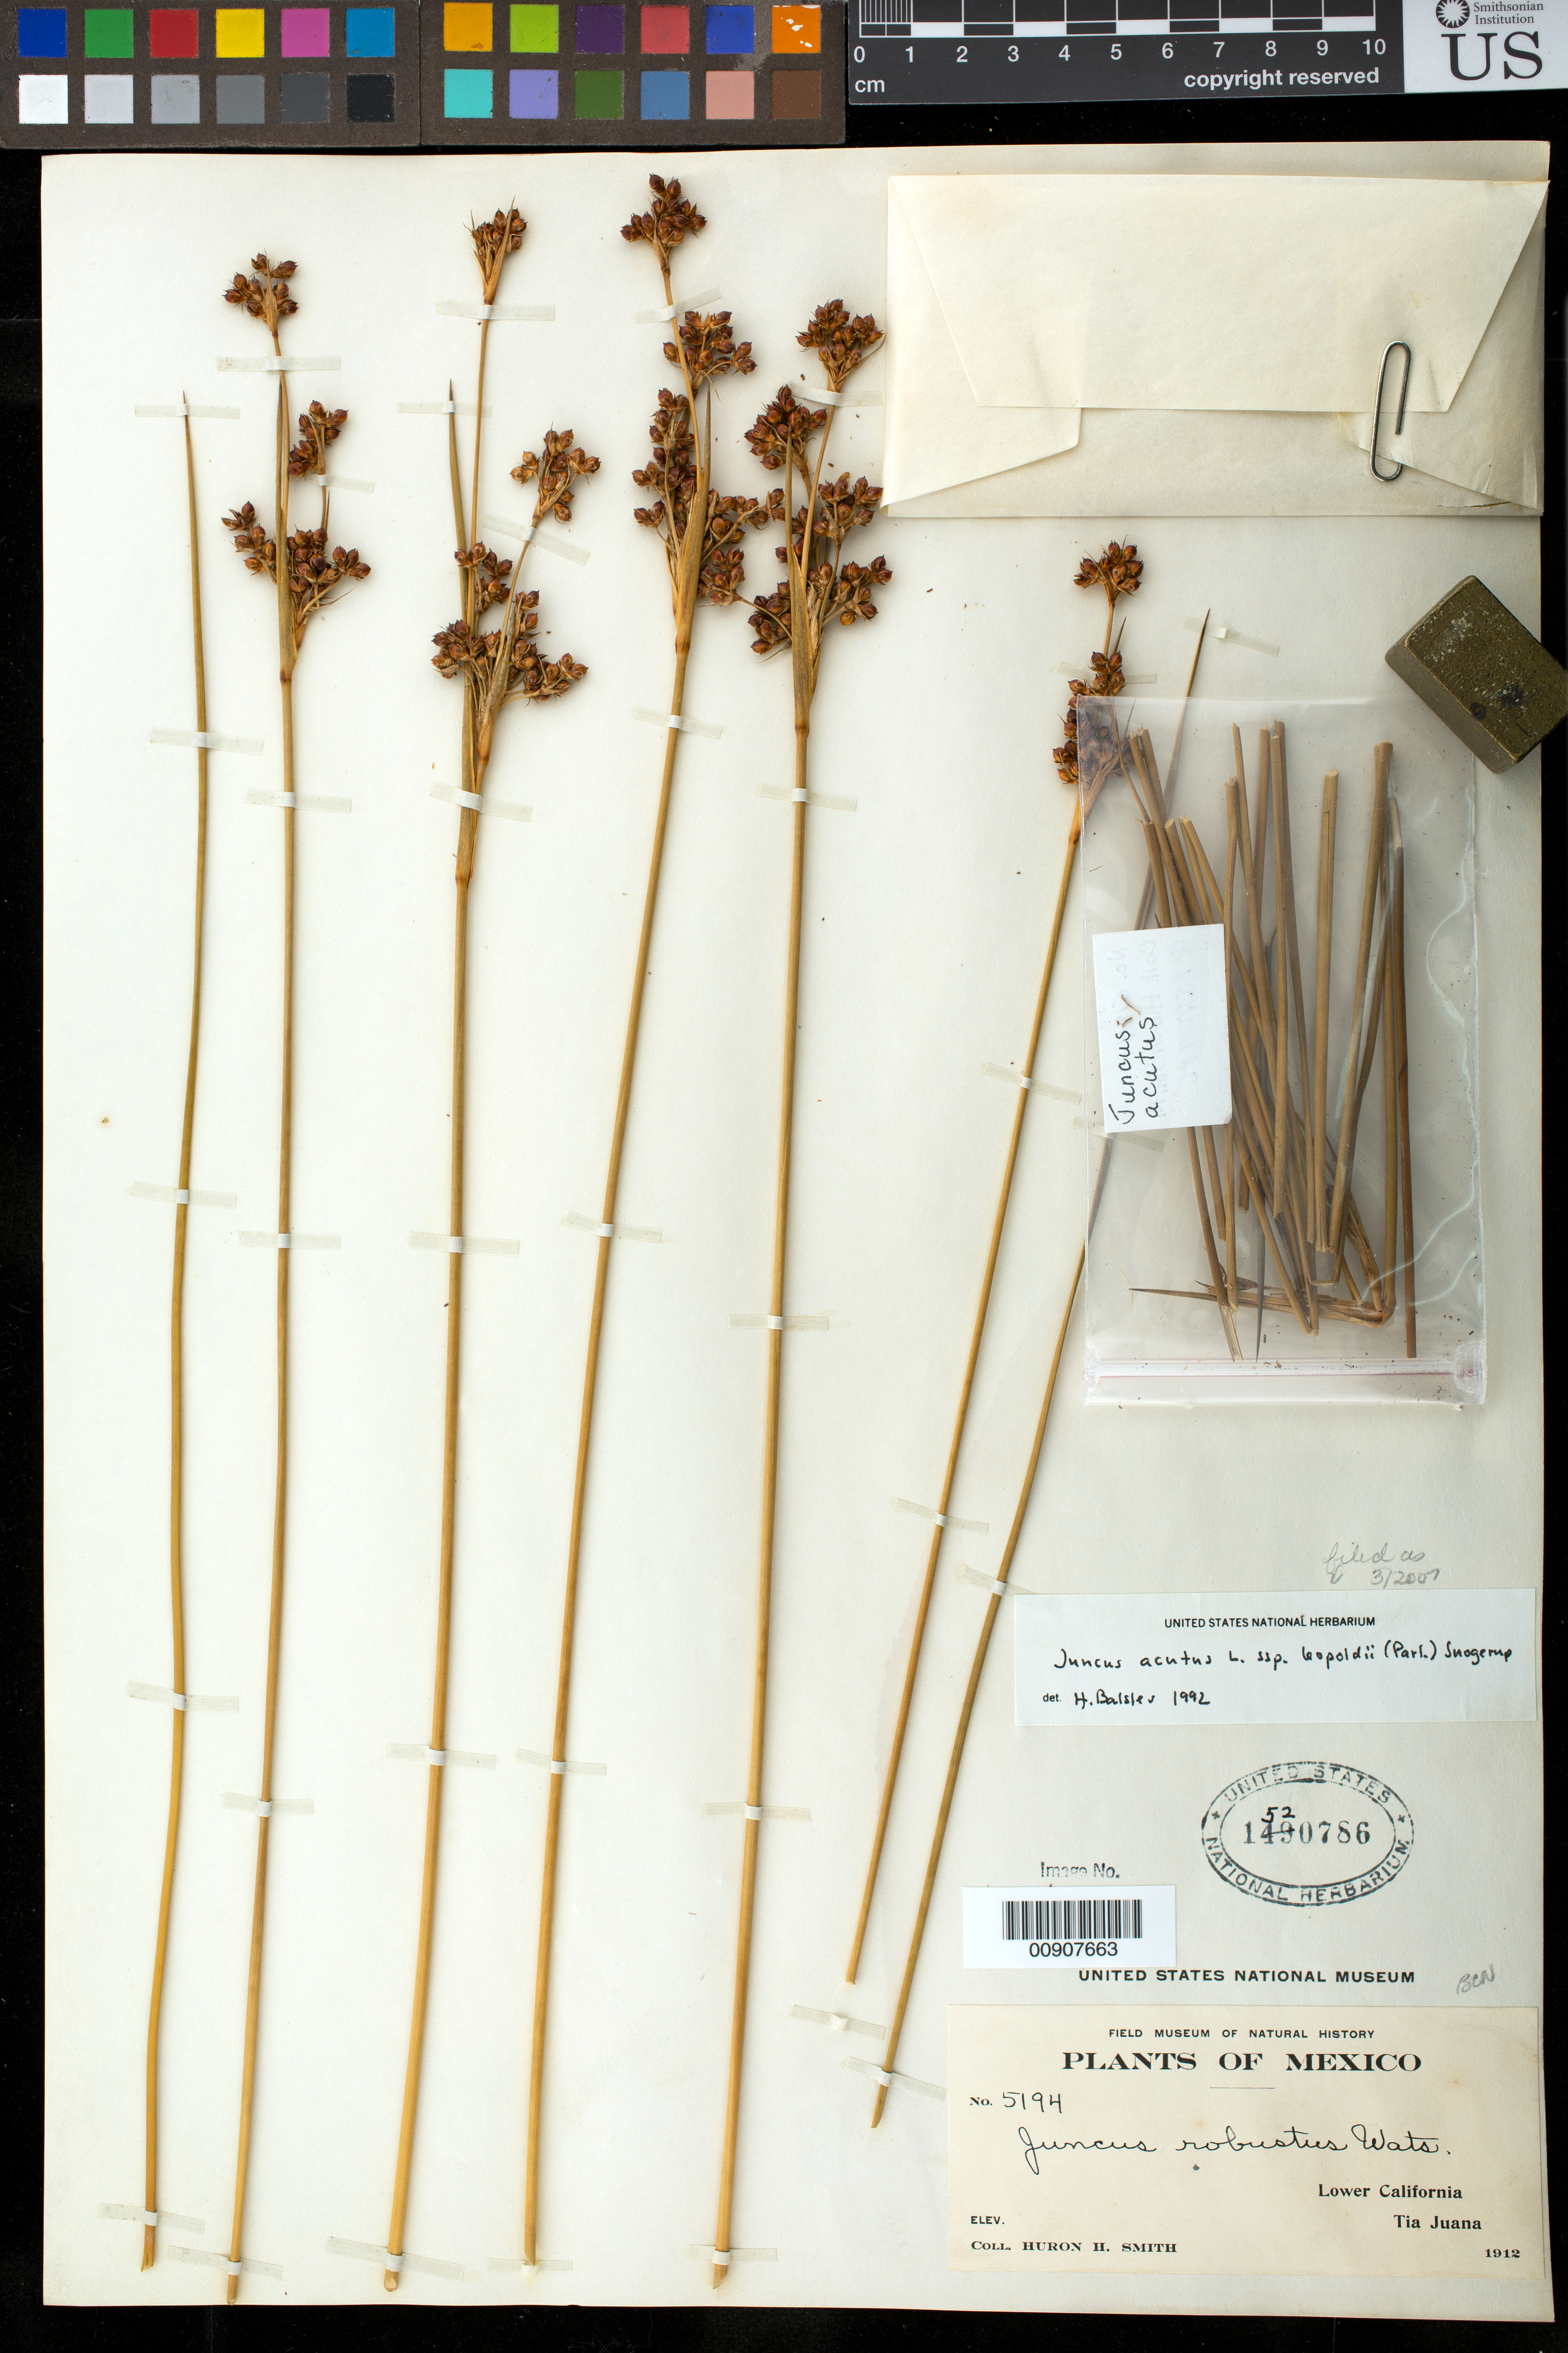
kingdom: Plantae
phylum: Tracheophyta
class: Liliopsida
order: Poales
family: Juncaceae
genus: Juncus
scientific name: Juncus acutus subsp. leopoldii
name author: (Parl.) Snogerup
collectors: Huron H. Smith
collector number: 5194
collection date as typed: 1912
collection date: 1912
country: Mexico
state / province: Baja California Norte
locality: Tia Juana, Lower California.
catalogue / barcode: US 1520786